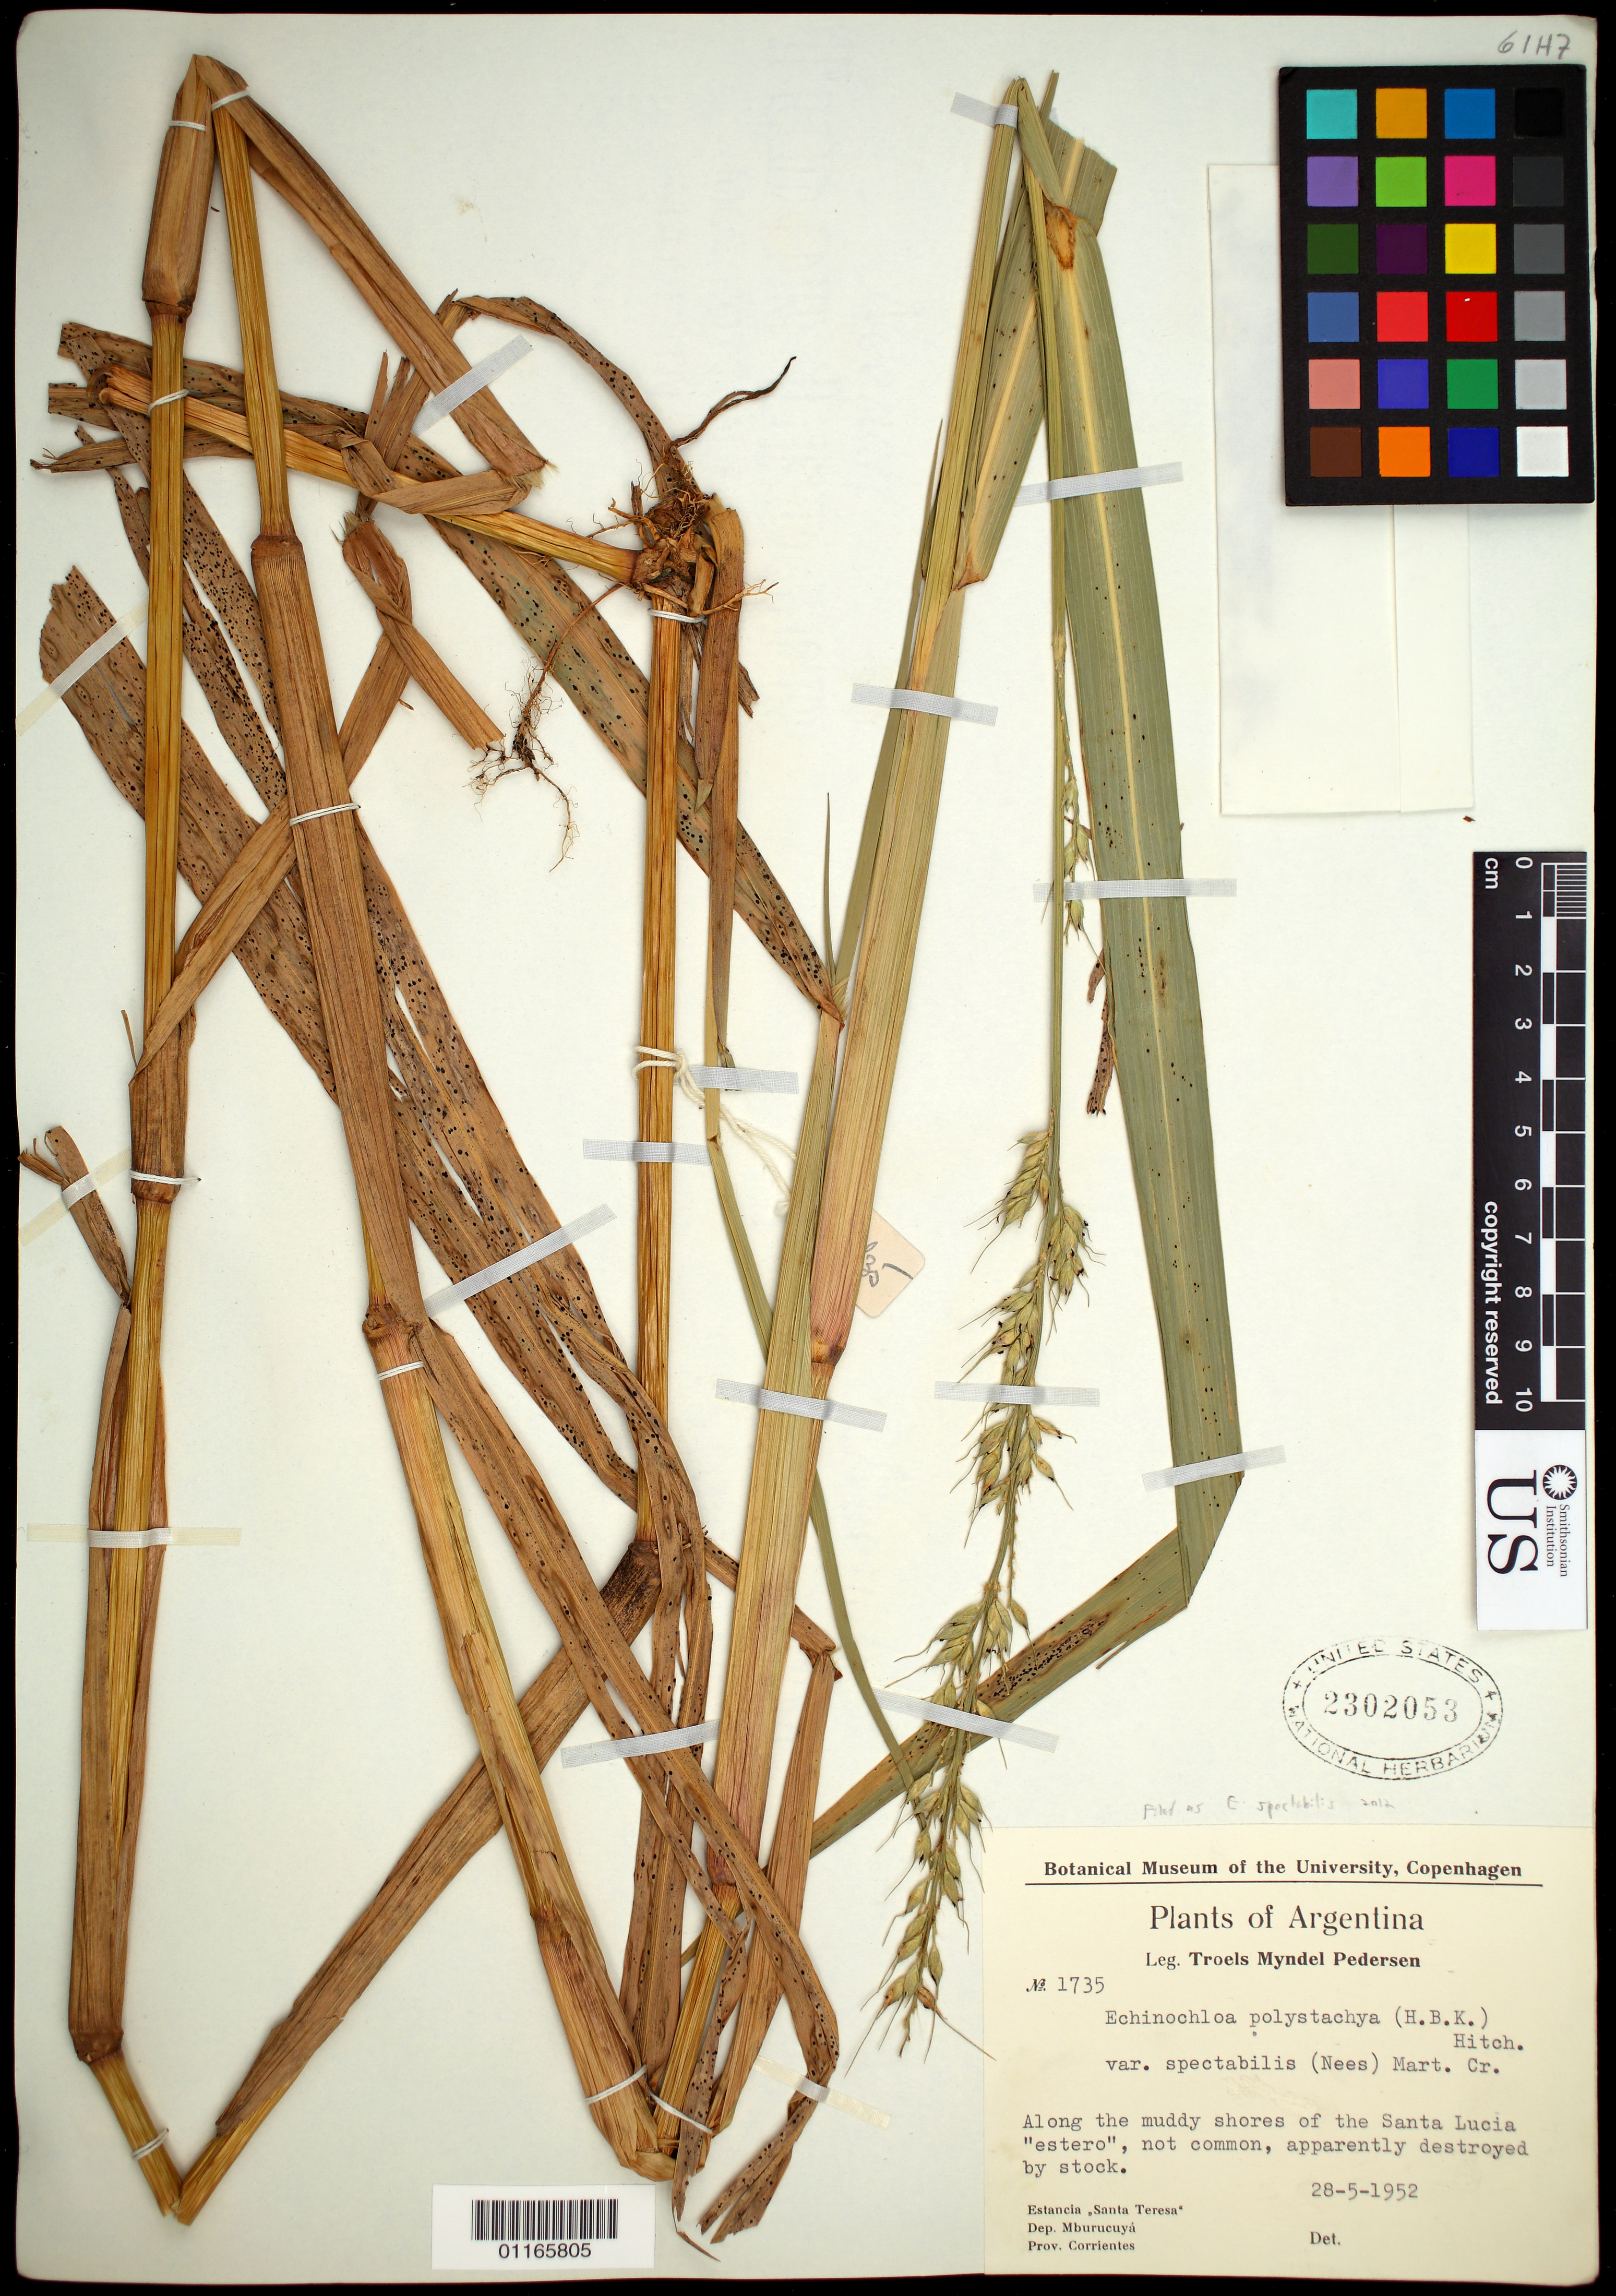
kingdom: Plantae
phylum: Tracheophyta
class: Liliopsida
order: Poales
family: Poaceae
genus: Echinochloa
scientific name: Echinochloa polystachya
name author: (Kunth) Hitchc.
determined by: Poaceae Reorganization Project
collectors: T. M. Pedersen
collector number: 1735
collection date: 1952-05-28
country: Argentina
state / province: Corrientes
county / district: Mburucayá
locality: Along Santa Lucia "estero"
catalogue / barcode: US 2302053